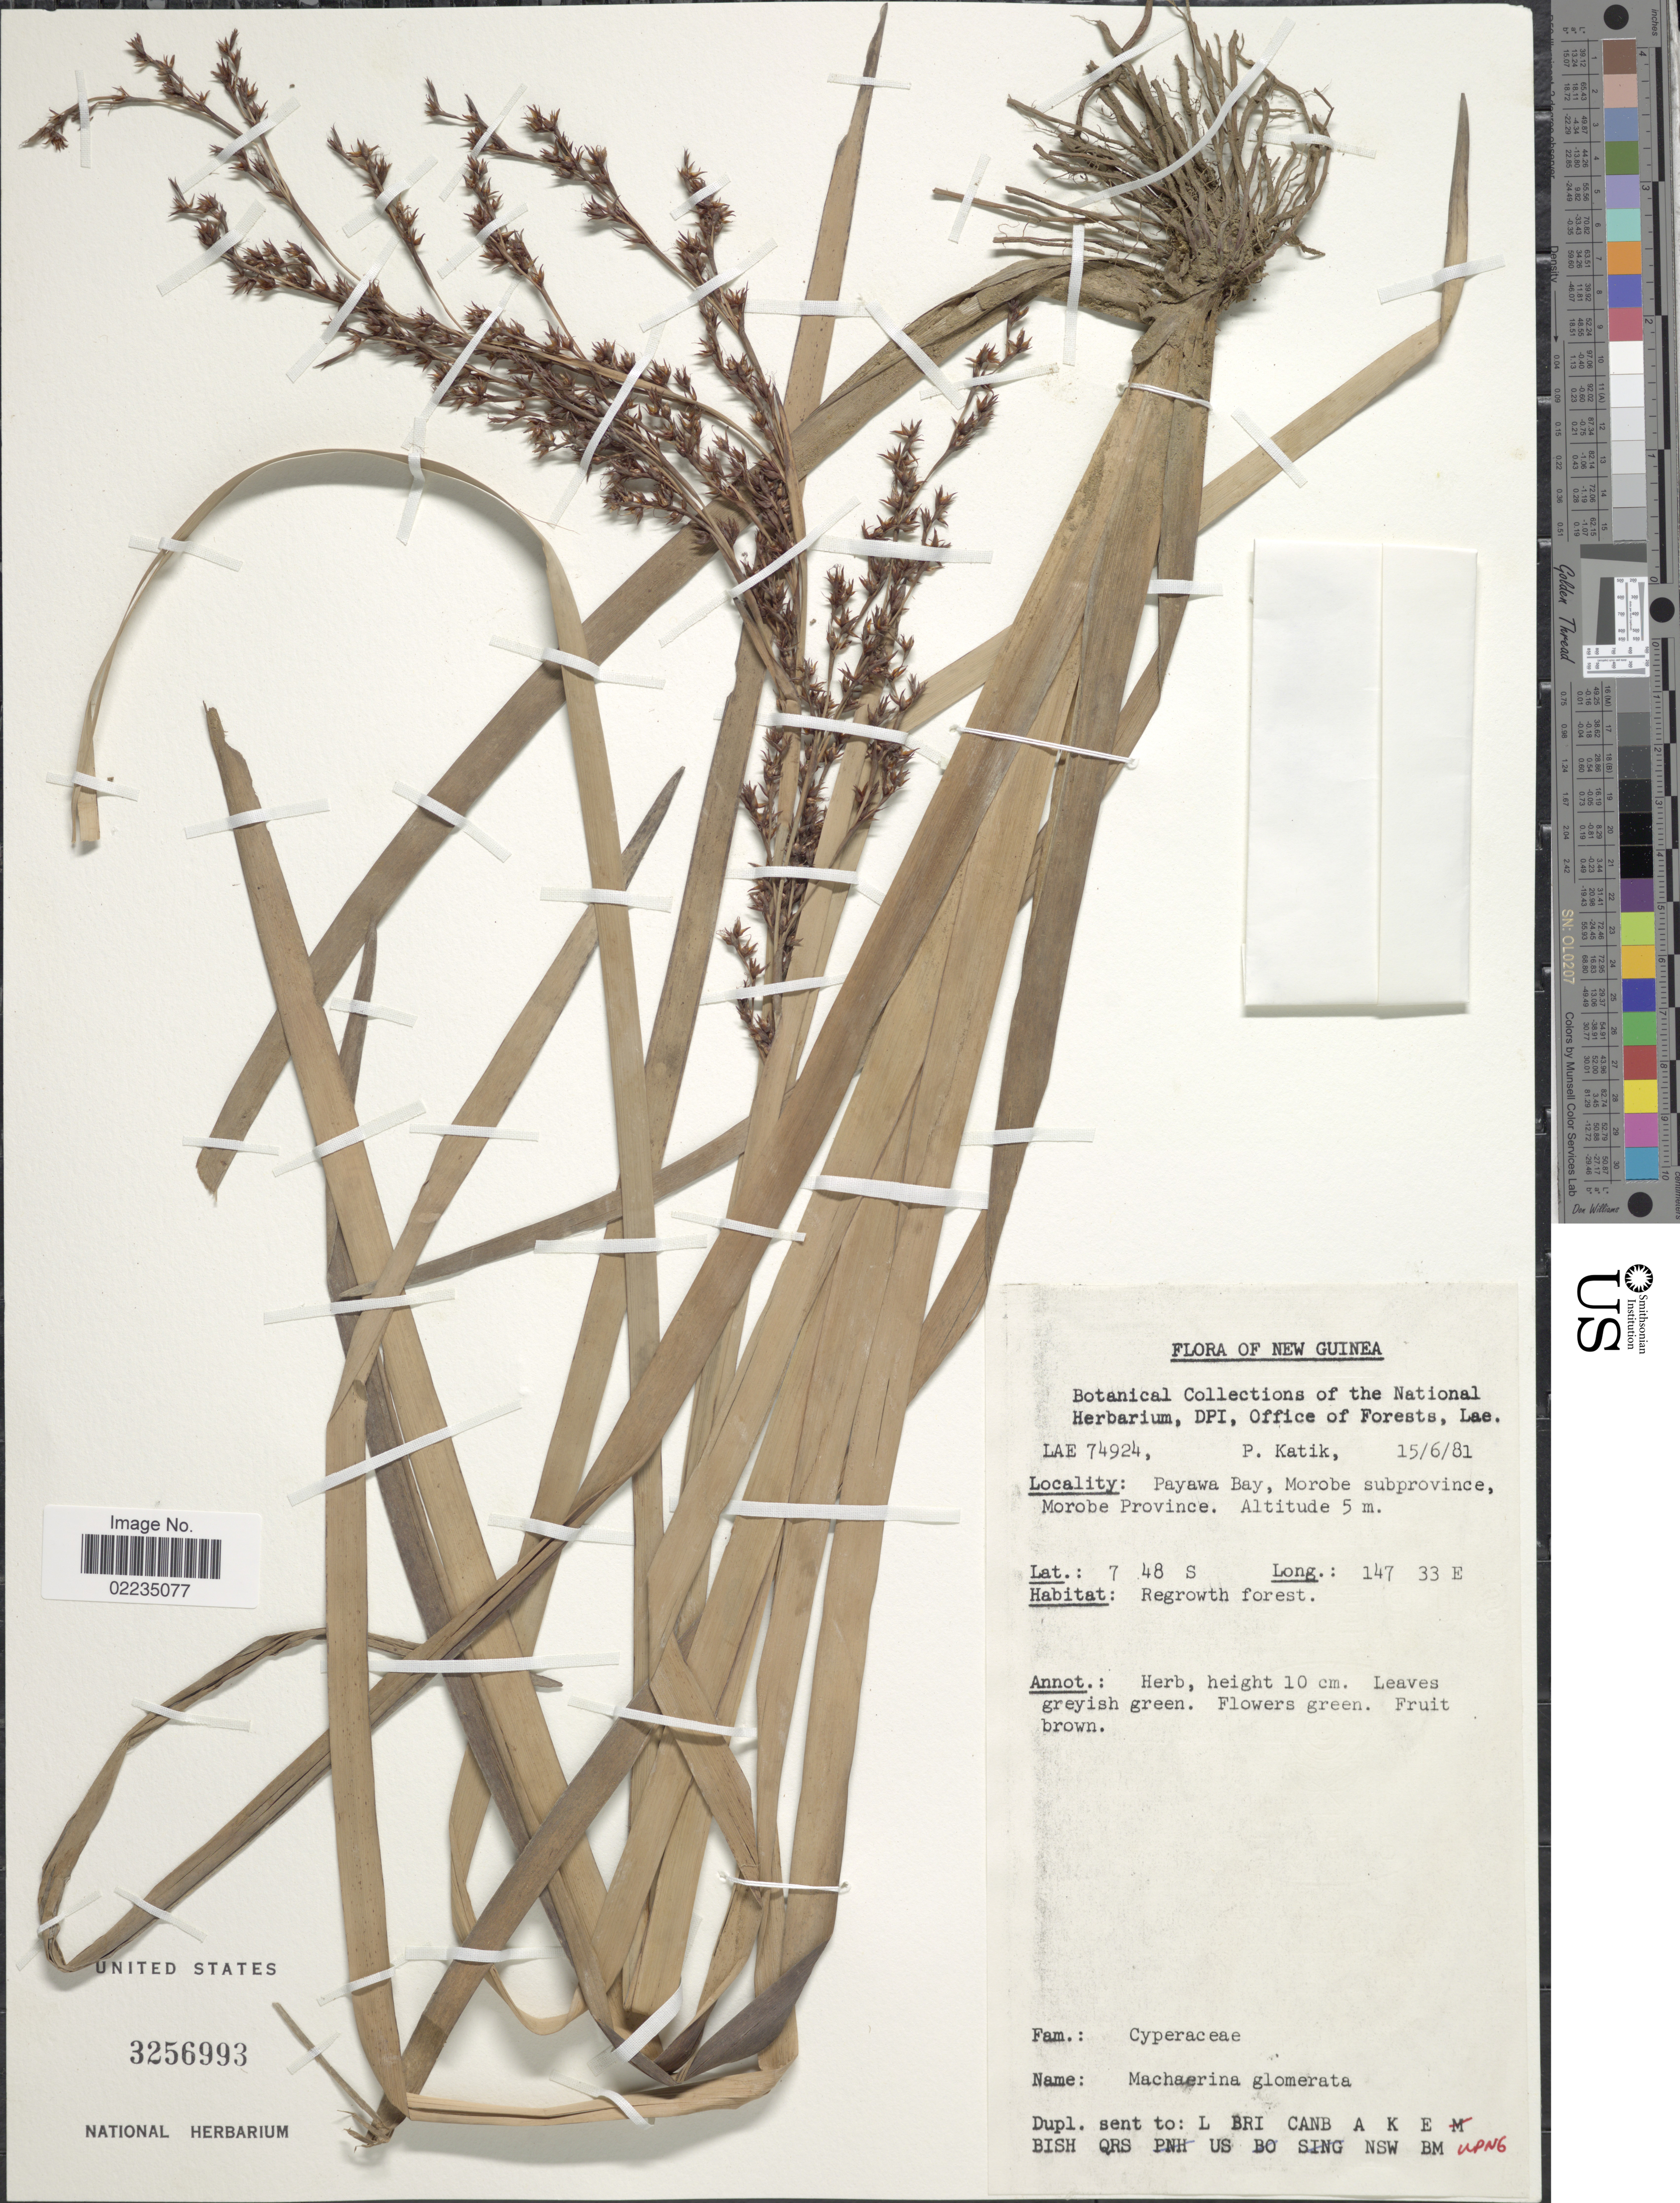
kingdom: Plantae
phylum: Tracheophyta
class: Liliopsida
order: Poales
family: Cyperaceae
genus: Machaerina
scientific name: Machaerina glomerata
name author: (Gaudich.) T. Koyama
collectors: P. Katik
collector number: LAE 74924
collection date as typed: Transcribed d/m/y: 15/6/81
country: Papua New Guinea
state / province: Morobe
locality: New Guinea, Payawa Bay, Morobe subprovince, Morobe Province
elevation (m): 5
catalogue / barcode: US 3256993